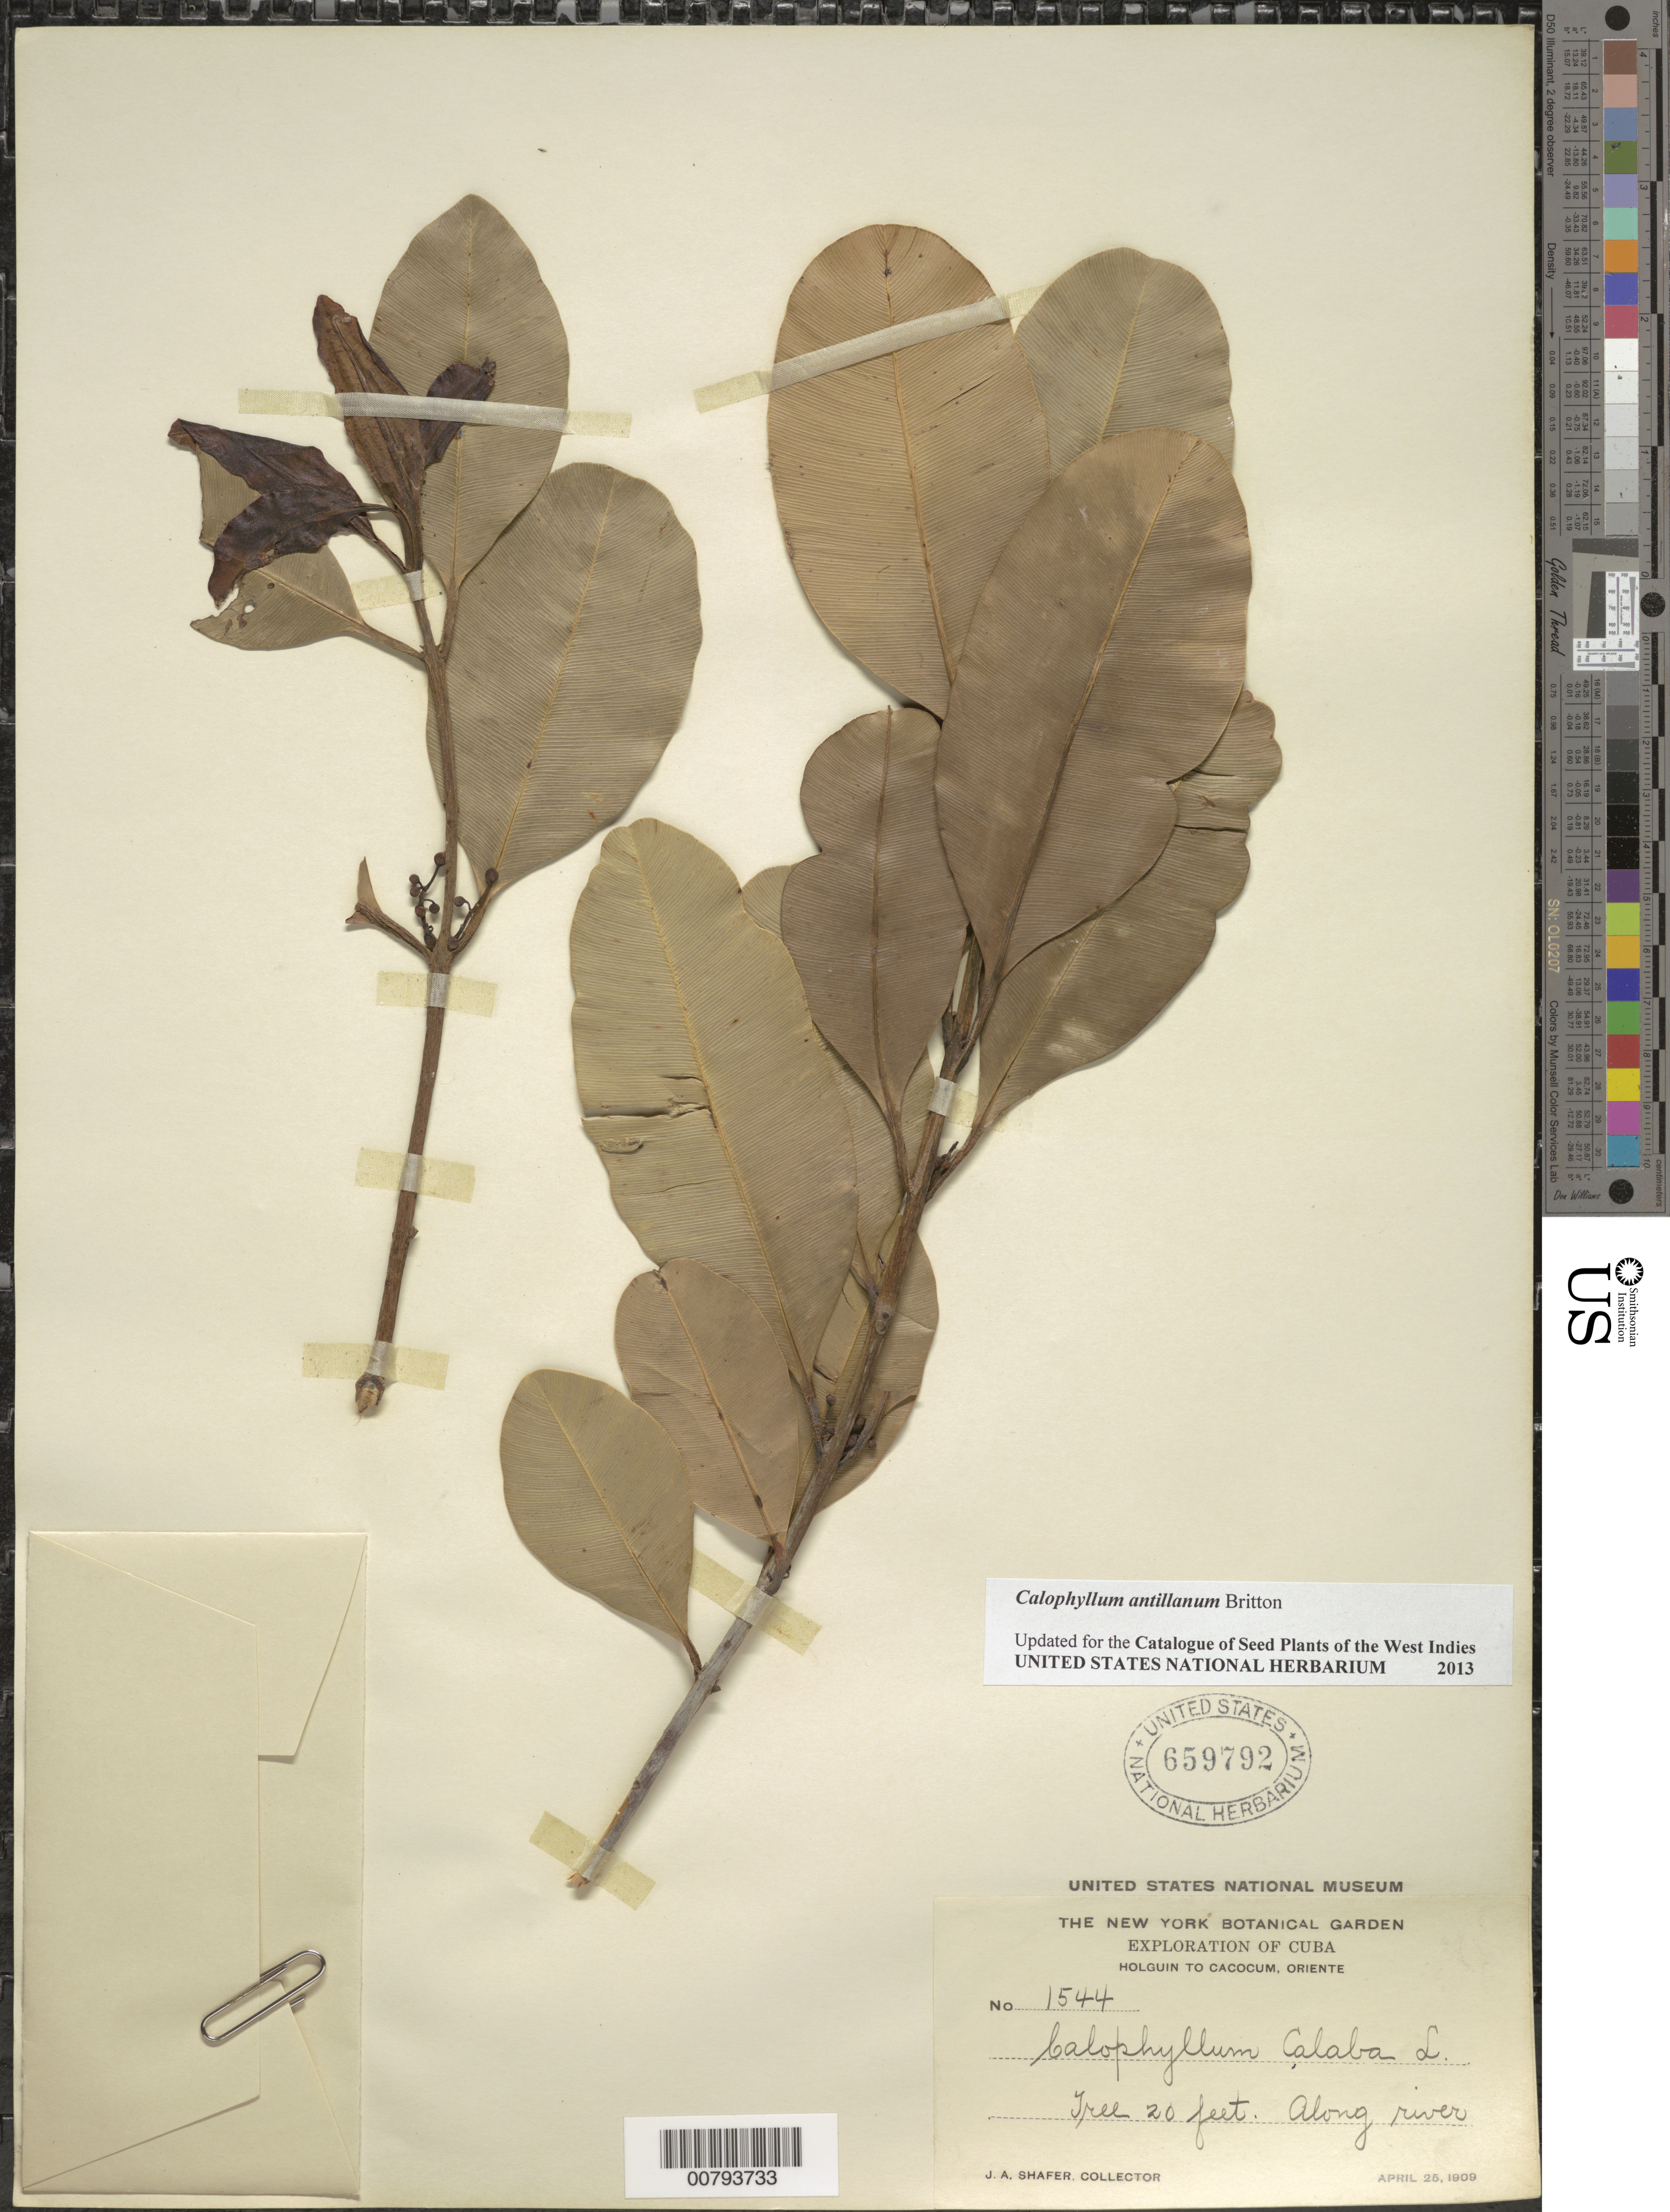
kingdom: Plantae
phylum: Tracheophyta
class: Magnoliopsida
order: Malpighiales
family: Calophyllaceae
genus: Calophyllum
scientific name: Calophyllum antillanum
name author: Britton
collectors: J. A. Shafer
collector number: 1544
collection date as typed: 25 Apr 1909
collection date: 1909-04-25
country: Cuba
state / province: Oriente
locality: Holguin to Cacocum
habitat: Riverine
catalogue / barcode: US 659792